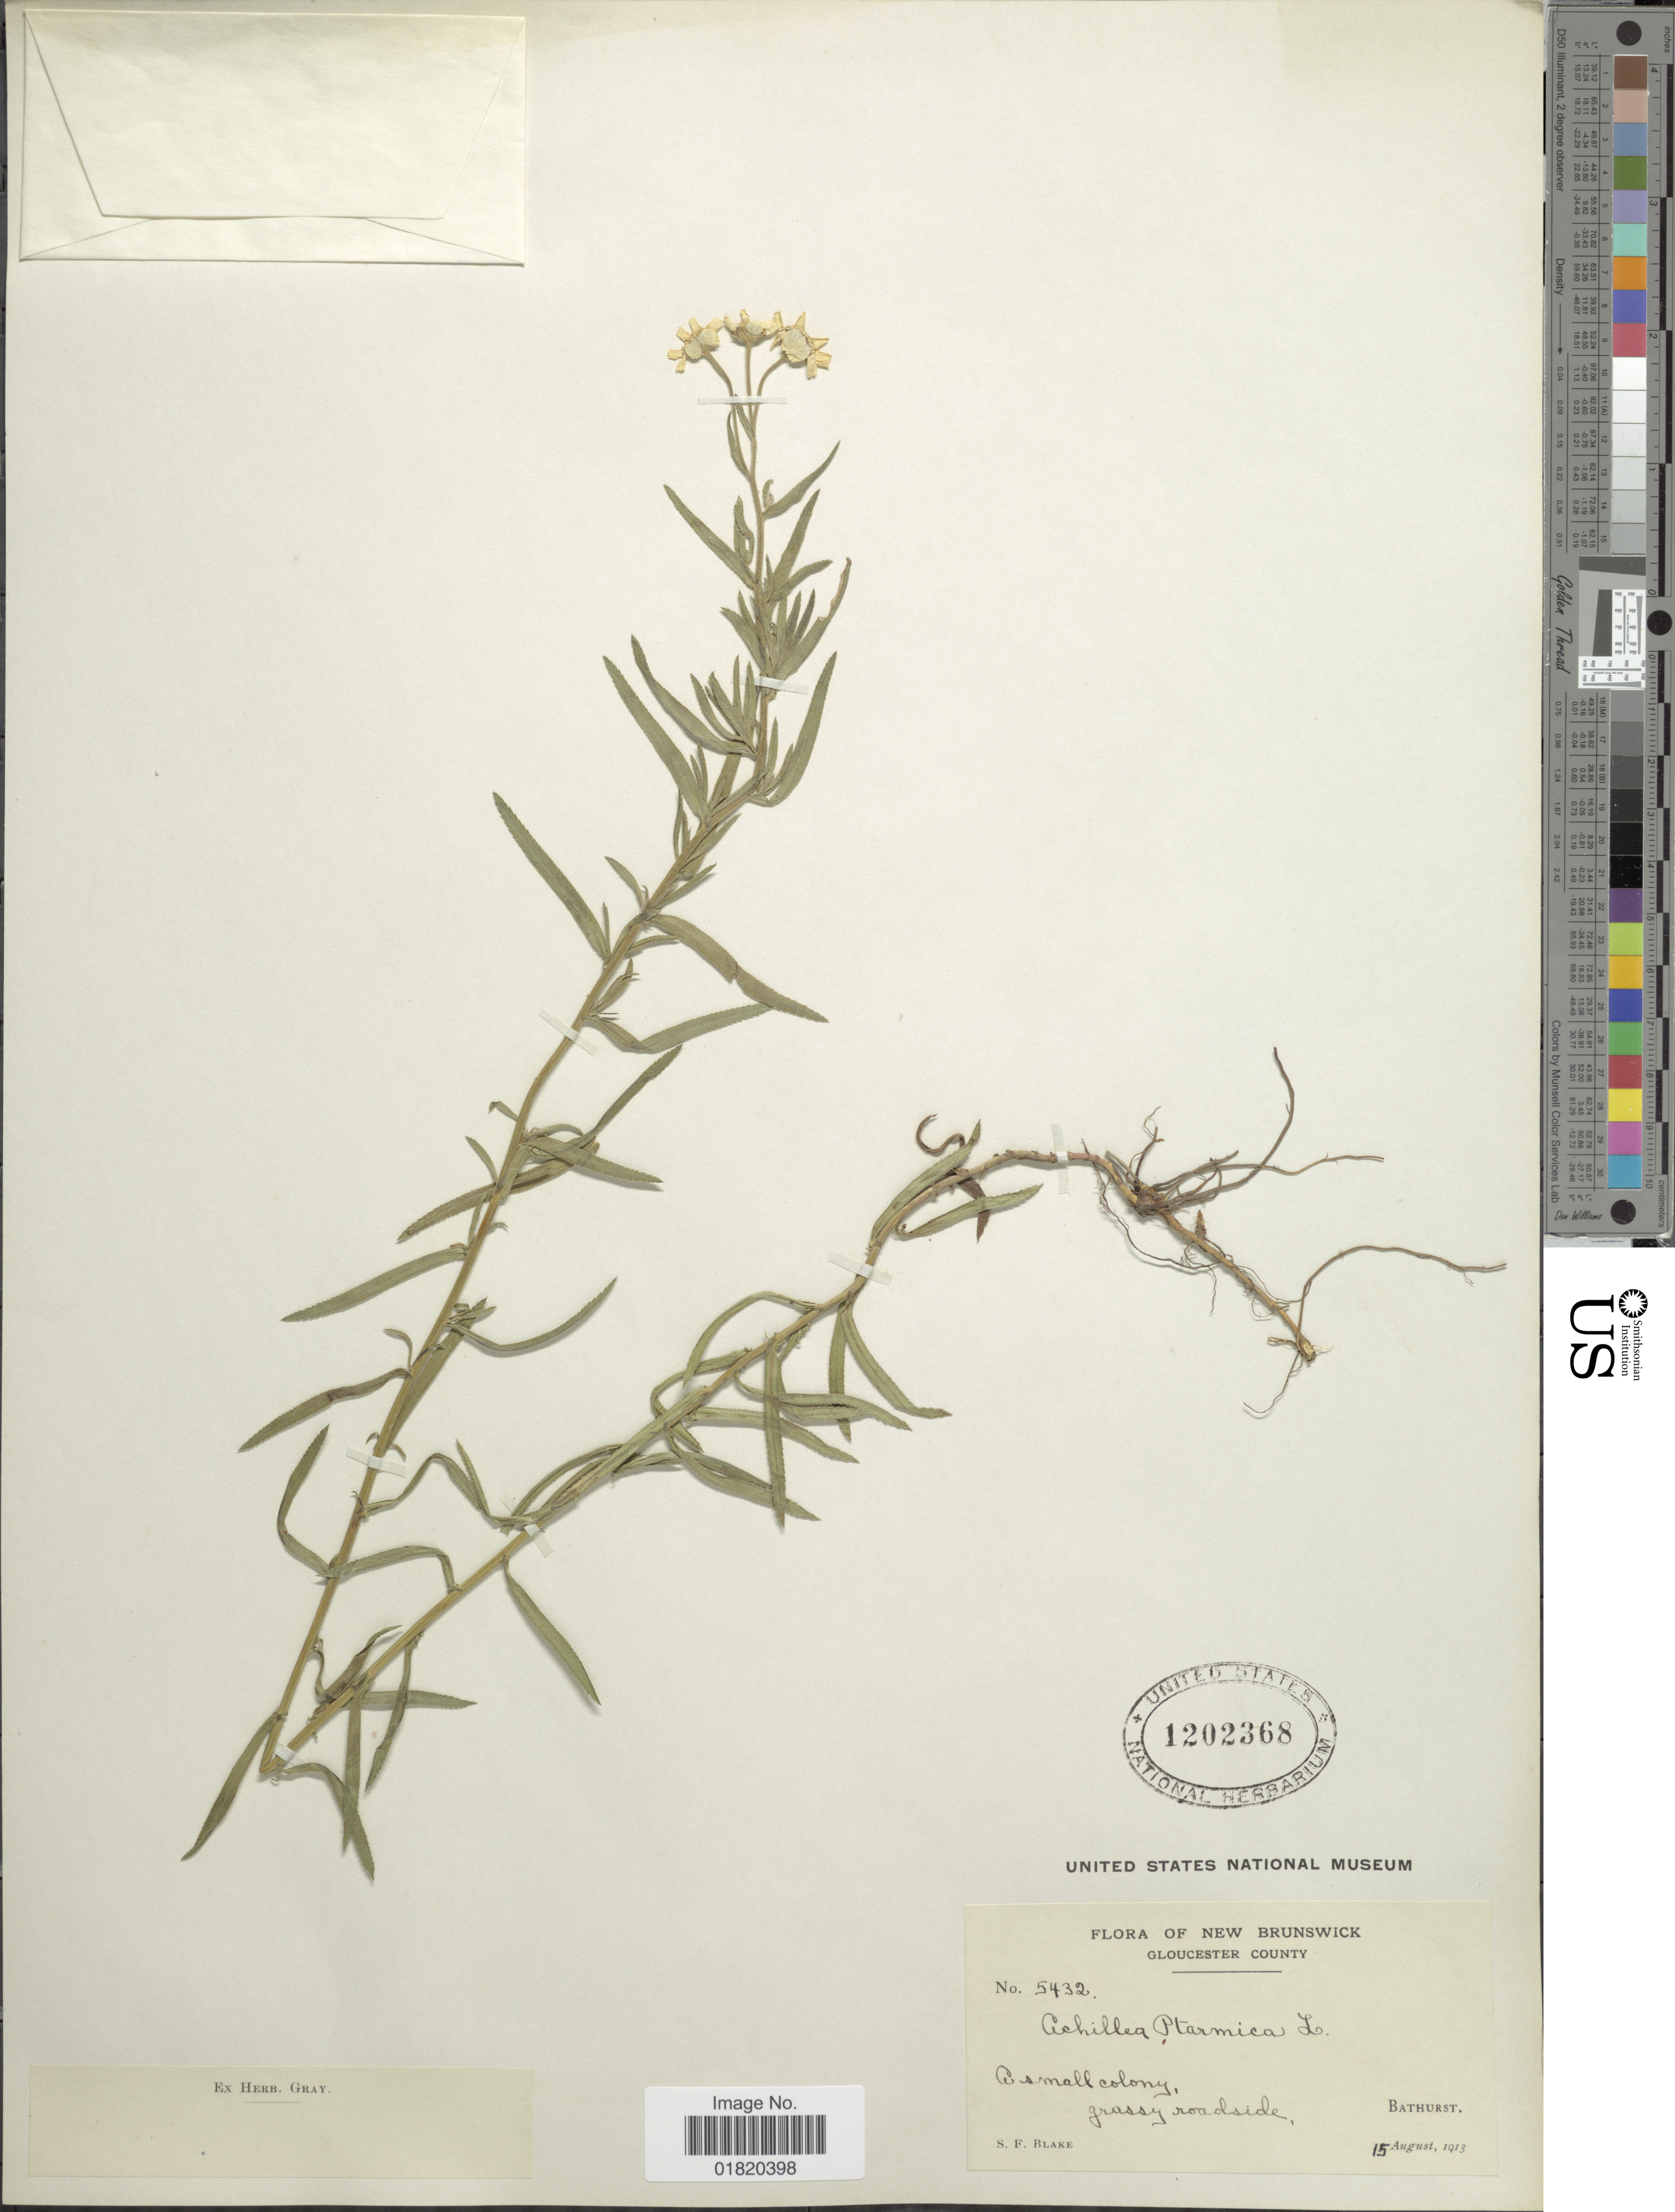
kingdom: Plantae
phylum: Tracheophyta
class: Magnoliopsida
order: Asterales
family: Asteraceae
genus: Achillea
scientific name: Achillea ptarmica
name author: L.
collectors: S. Blake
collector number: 5432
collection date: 1913-08-15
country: Canada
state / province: New Brunswick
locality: Gloucester County. Bathurst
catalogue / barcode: US 1202368